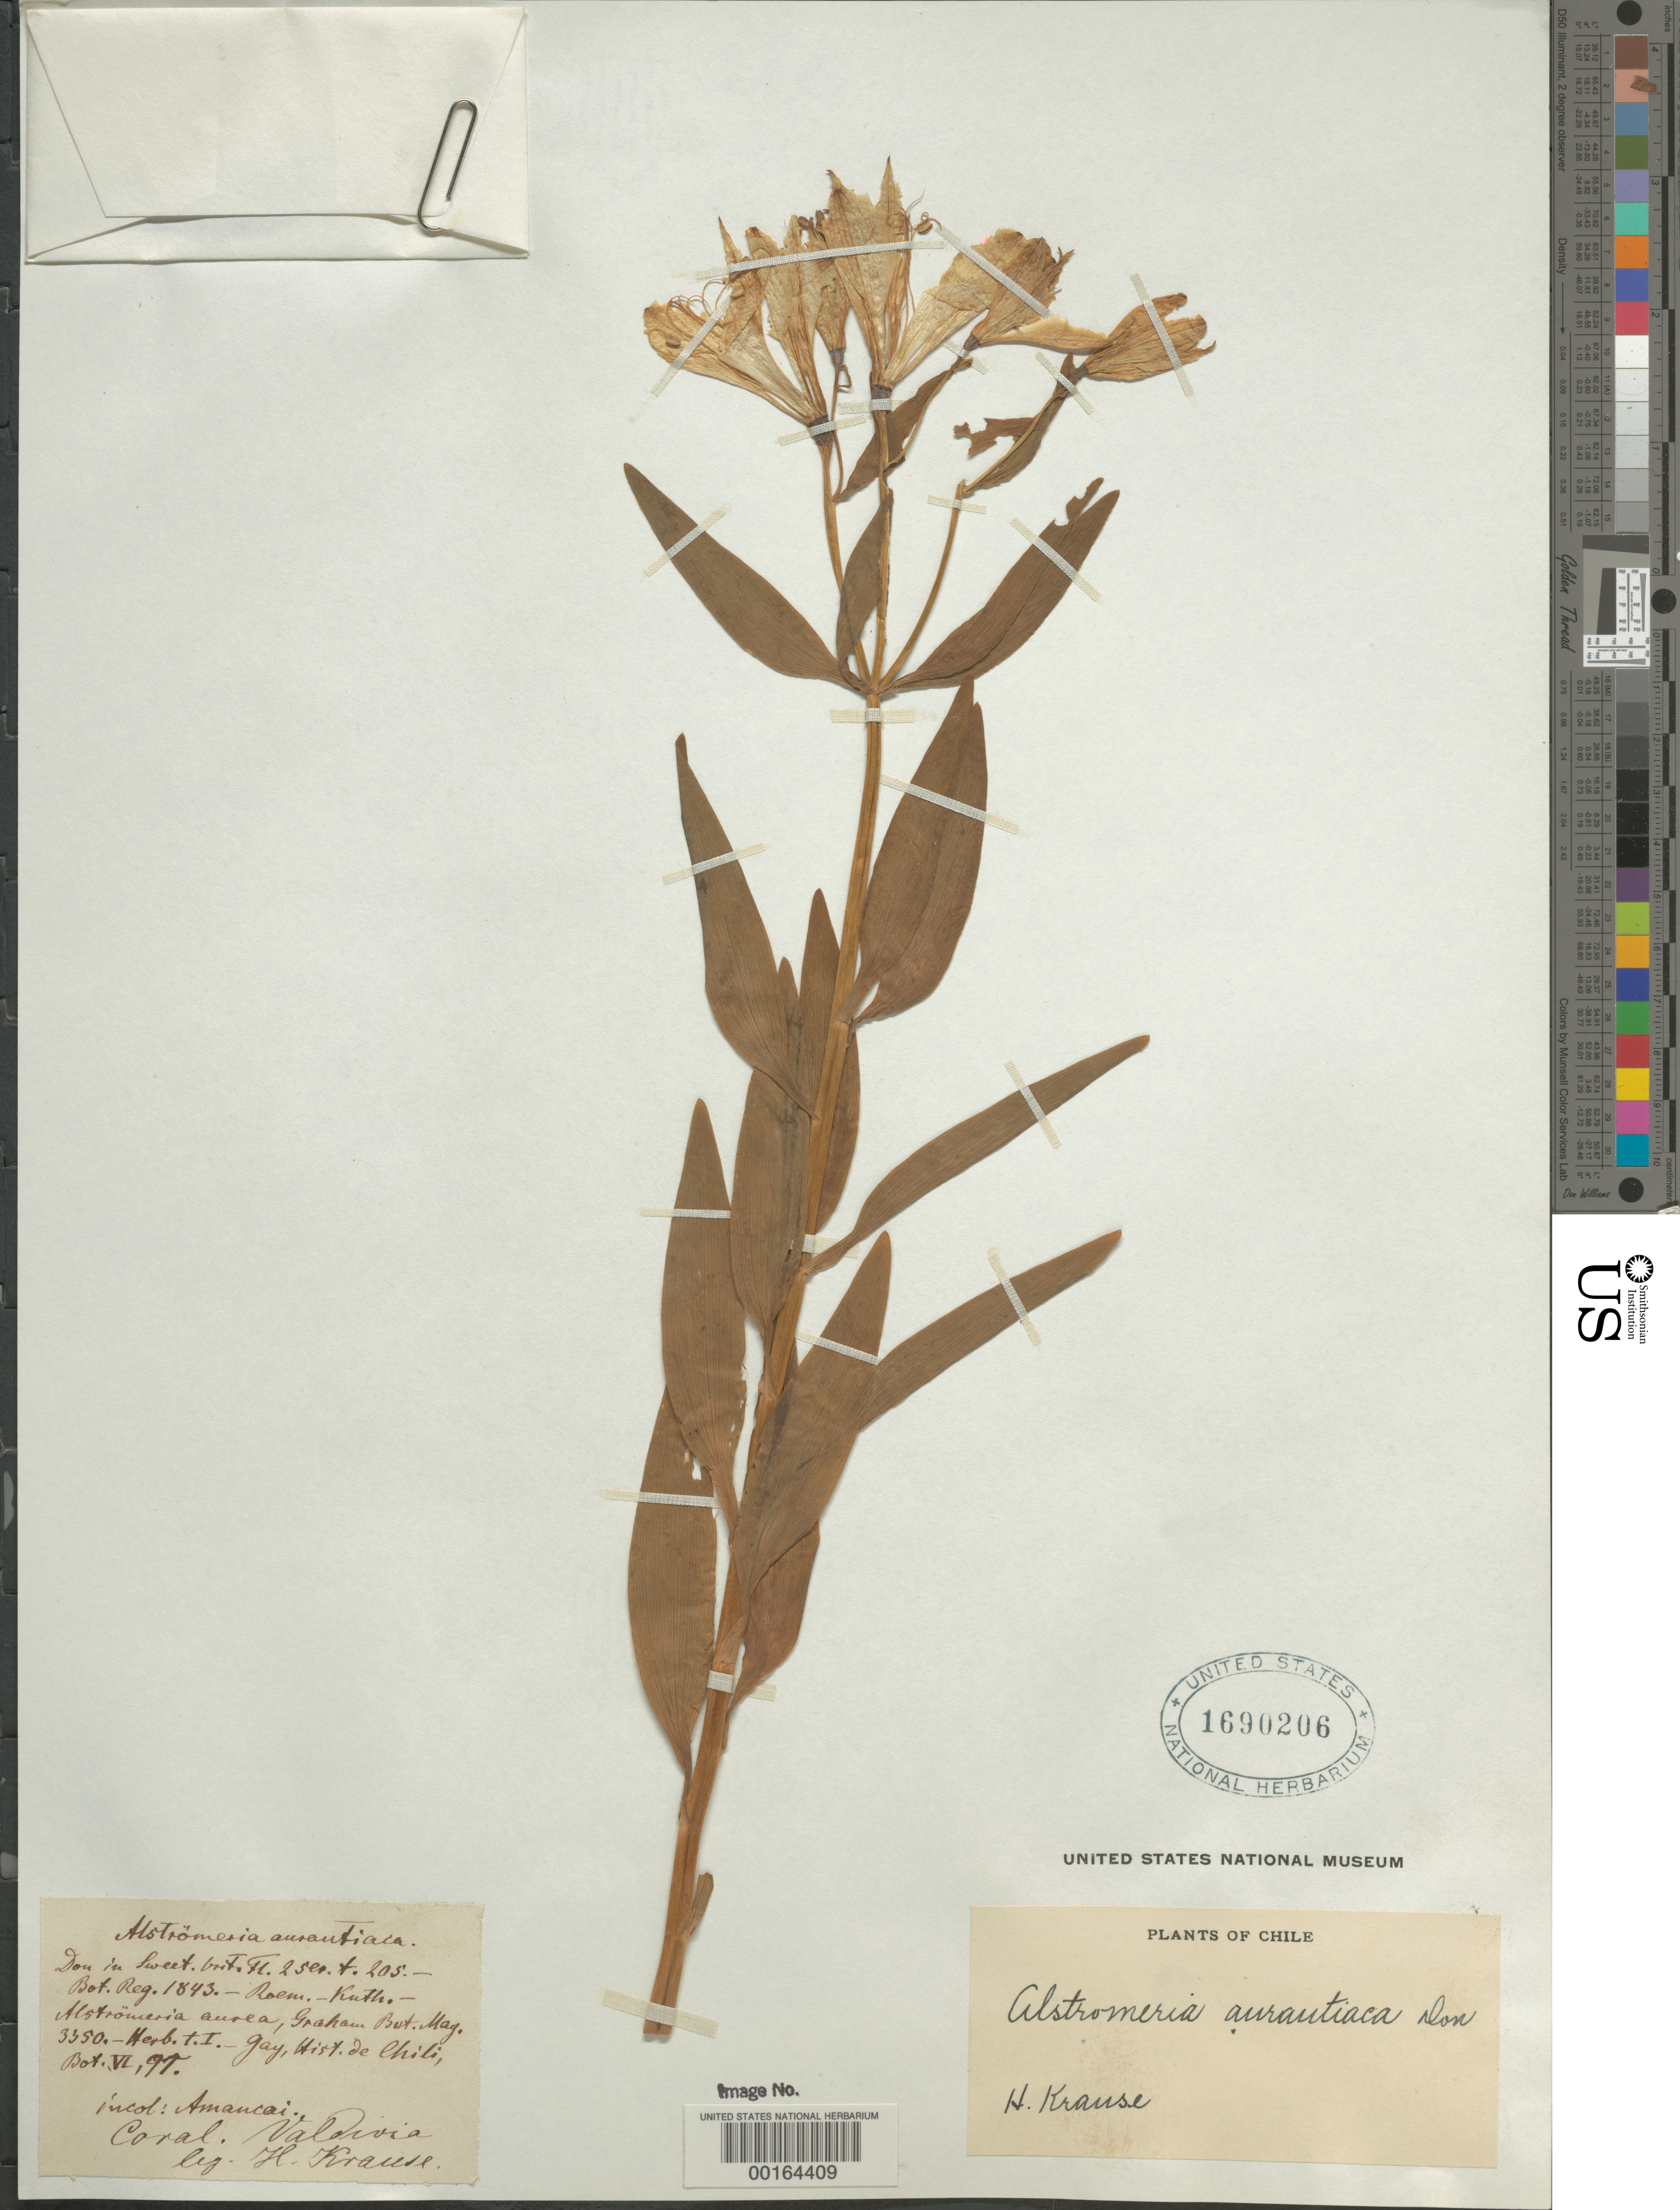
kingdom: Plantae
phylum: Tracheophyta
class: Liliopsida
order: Liliales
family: Alstroemeriaceae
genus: Alstroemeria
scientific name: Alstroemeria aurantiaca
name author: D. Don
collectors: H. Krause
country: Chile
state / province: Los Lagos (X)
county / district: Valdivia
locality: Coral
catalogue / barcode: US 1690206